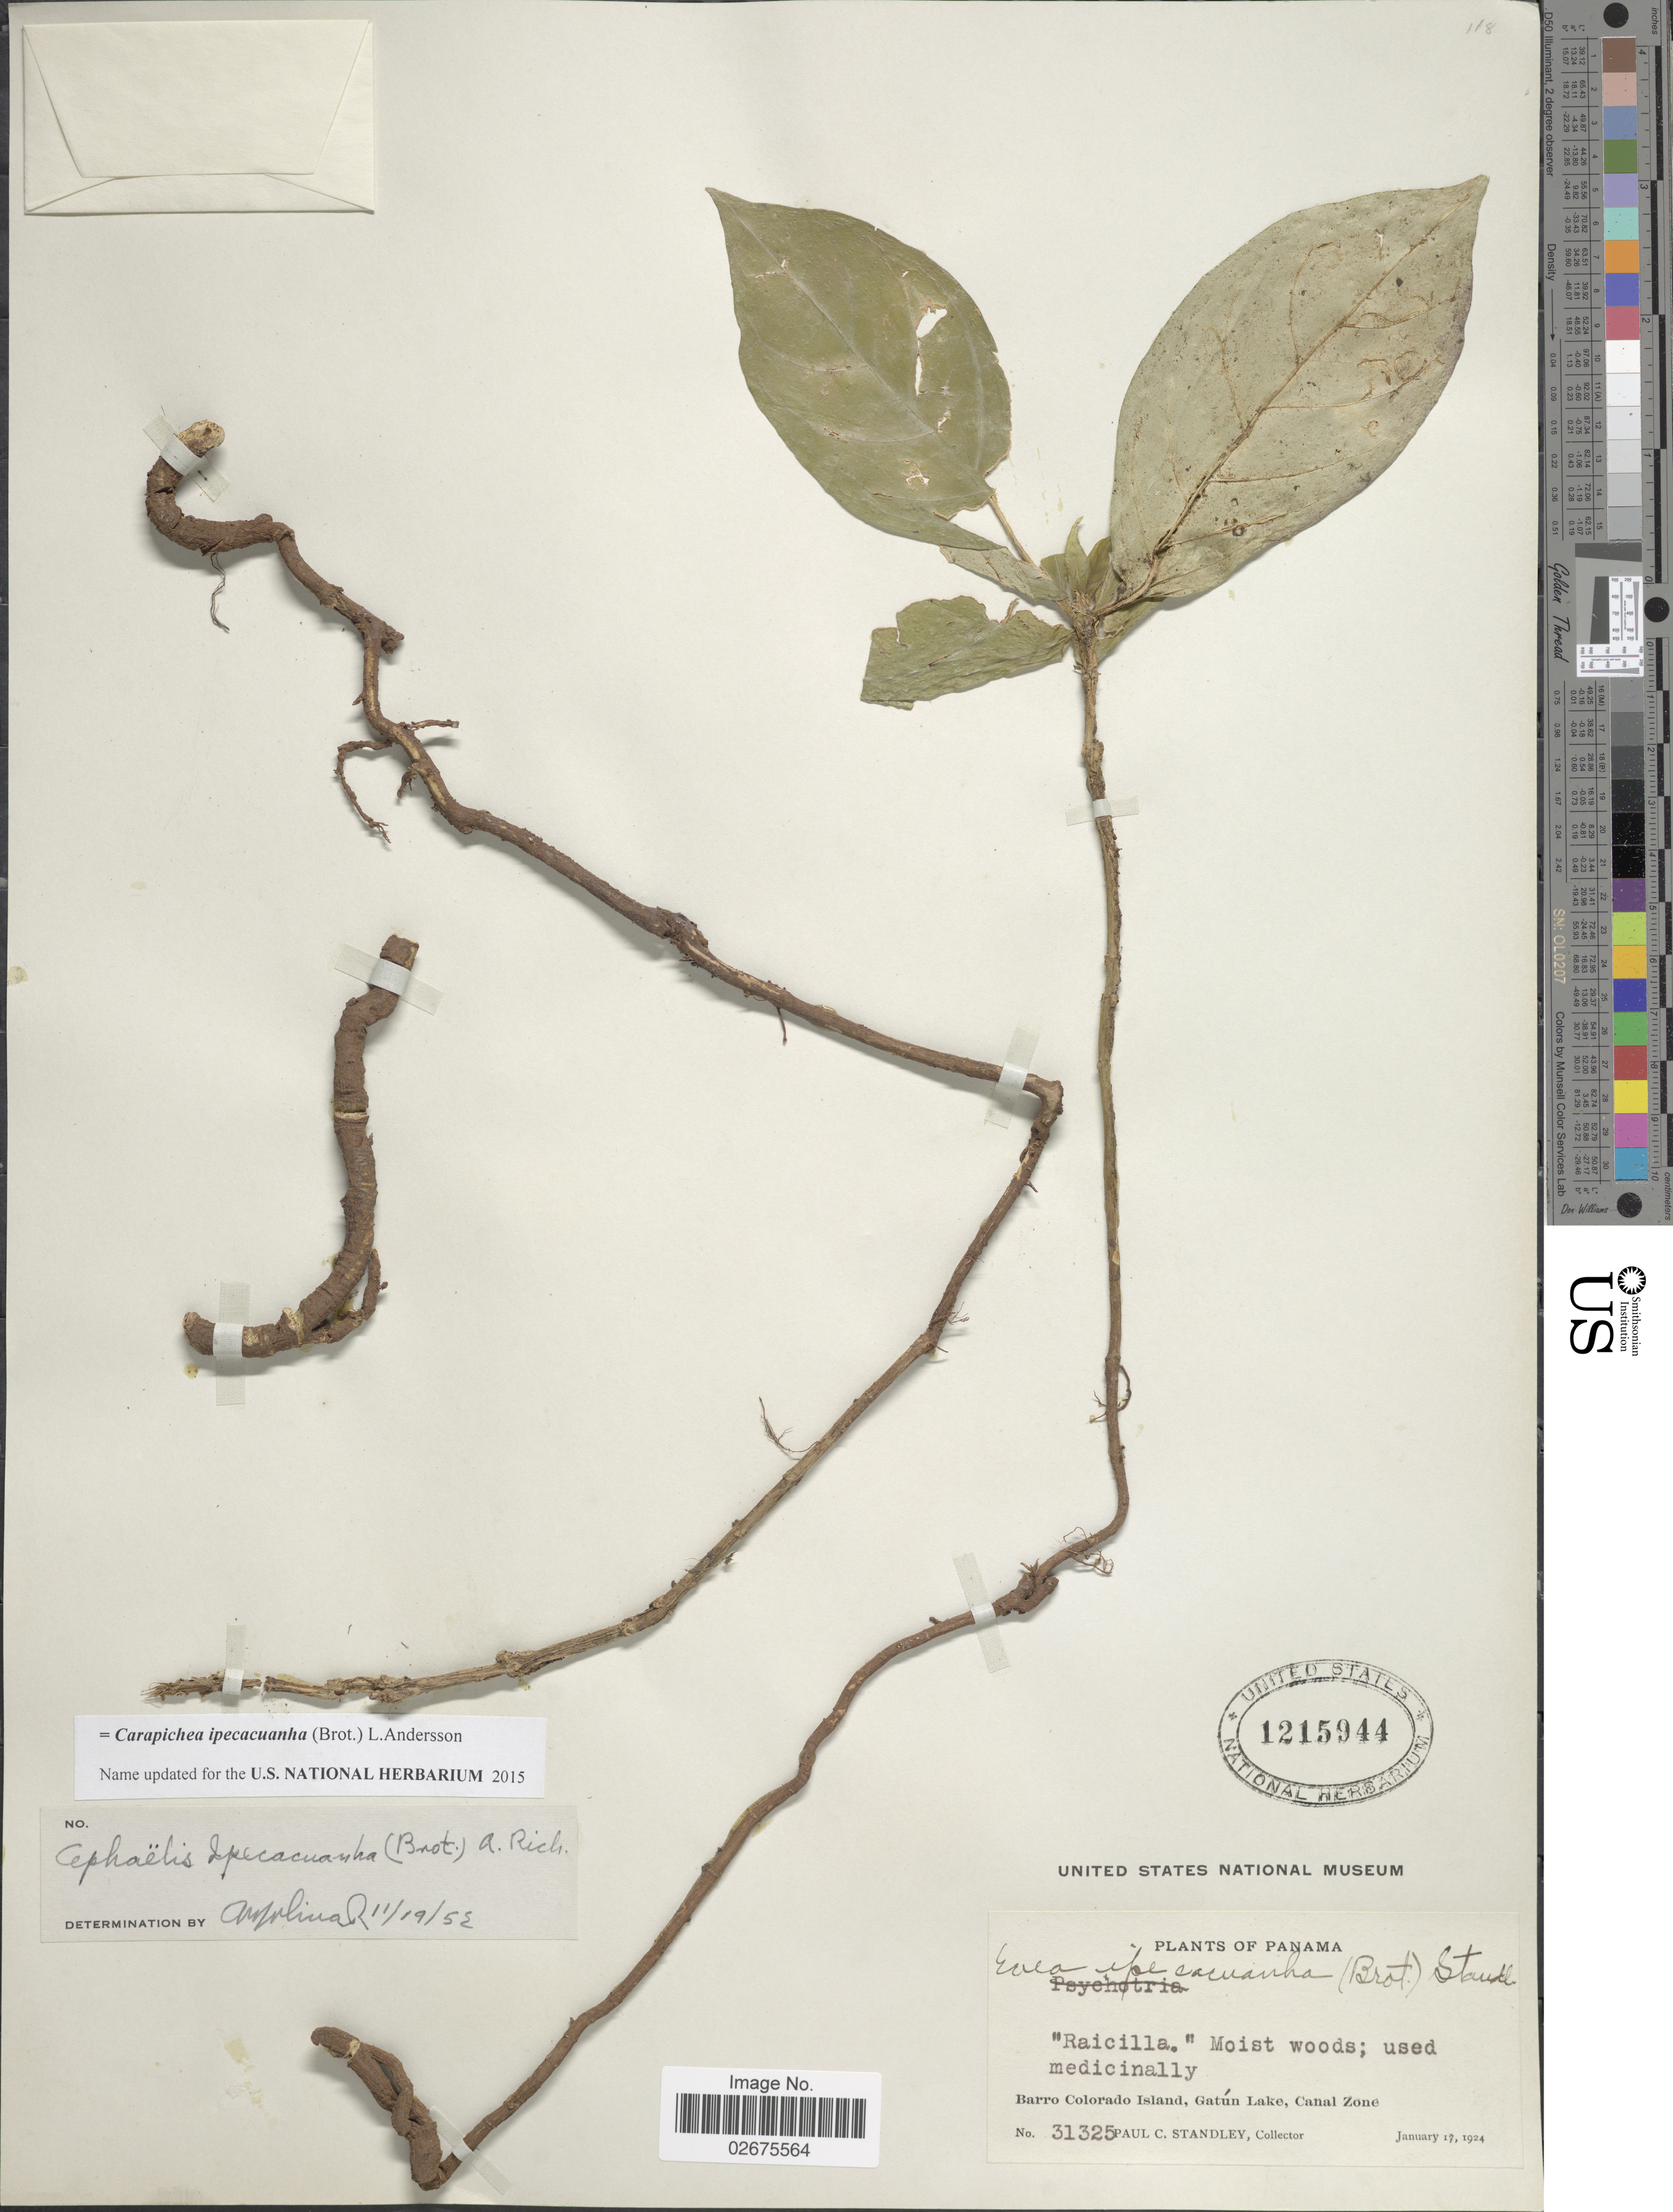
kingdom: Plantae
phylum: Tracheophyta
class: Magnoliopsida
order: Gentianales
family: Rubiaceae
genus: Carapichea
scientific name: Carapichea ipecacuanha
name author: (Brot.) L. Andersson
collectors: P. C. Standley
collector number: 31325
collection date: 1924-01-17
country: Panama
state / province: Panamá Oeste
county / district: Canal Zone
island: Barro Colorado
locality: Barro Colorado Island, Gatun Lake, Canal Zone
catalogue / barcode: US 1215944